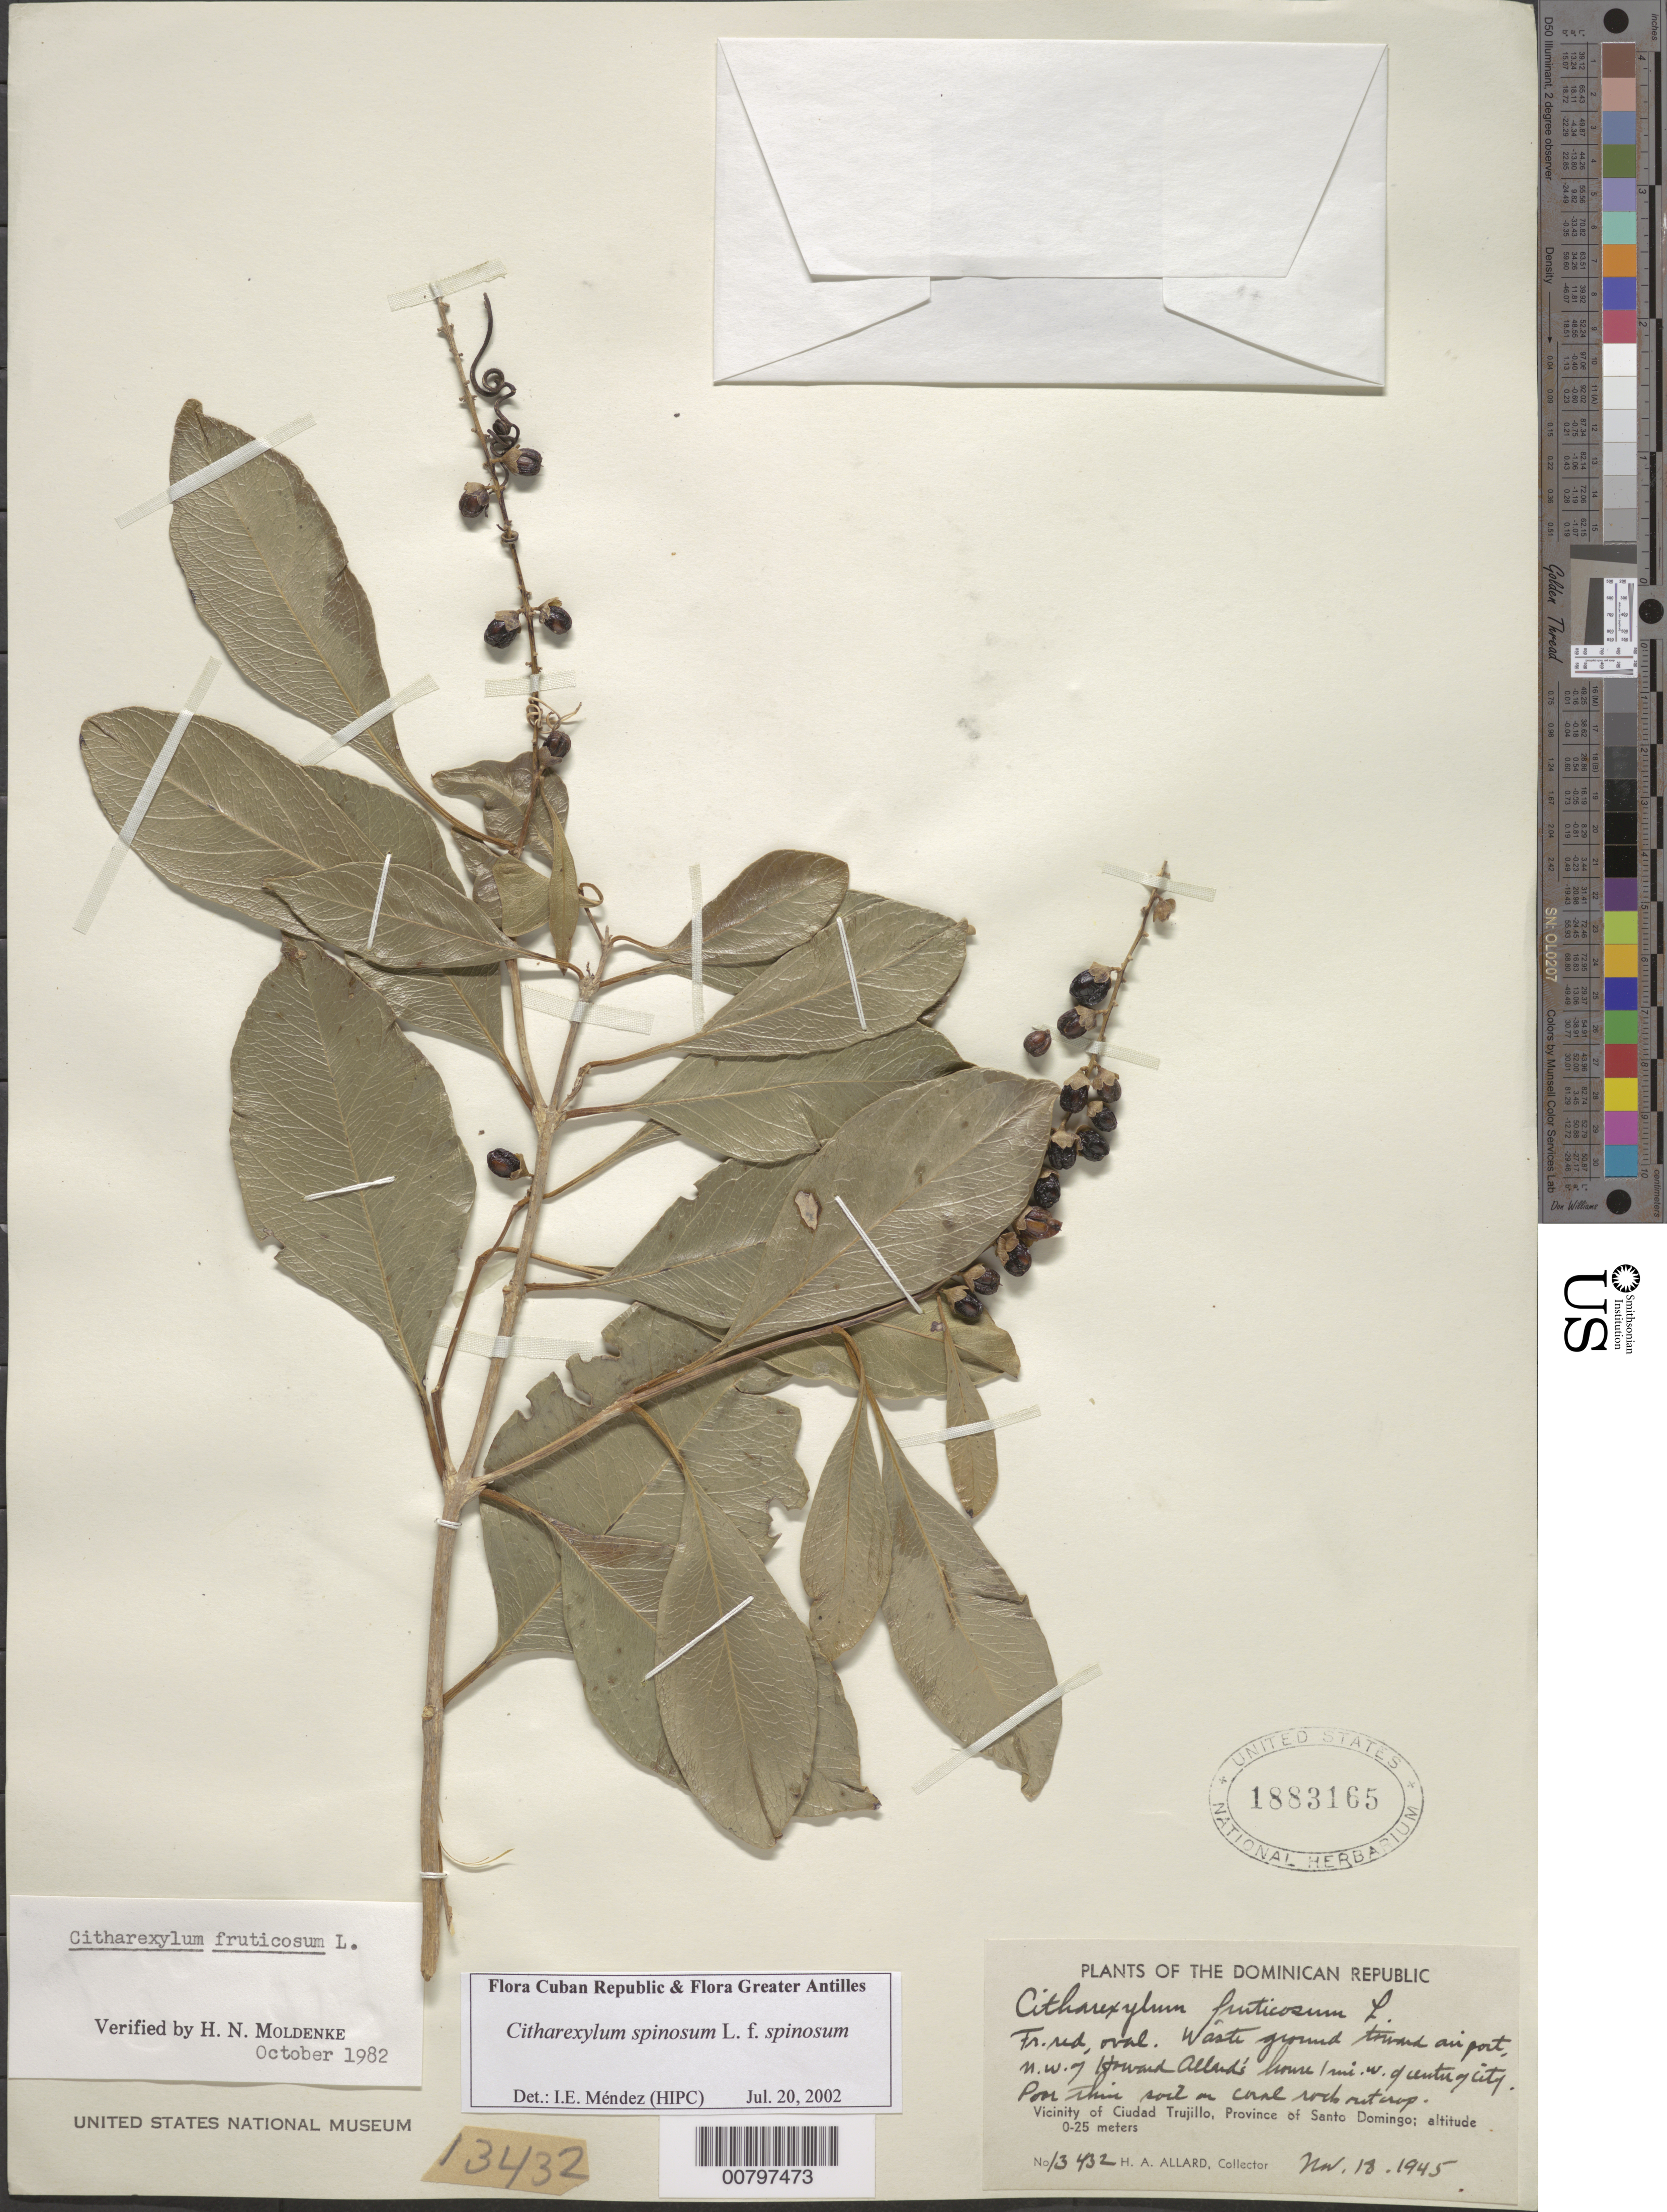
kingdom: Plantae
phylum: Tracheophyta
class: Magnoliopsida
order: Lamiales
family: Verbenaceae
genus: Citharexylum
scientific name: Citharexylum spinosum f. spinosum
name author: L.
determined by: Méndez, Isidro E., (HIPC)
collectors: H. A. Allard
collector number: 13432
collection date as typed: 18 Nov 1945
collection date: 1945-11-18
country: Dominican Republic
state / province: Distrito Nacional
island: Hispaniola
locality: Vicinity of Santo Domingo, toward airport NW of Howard Allard's house 1 m W of center of city.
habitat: Waste grounds, poor thin soil on coral rock outcrop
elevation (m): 0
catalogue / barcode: US 1883165